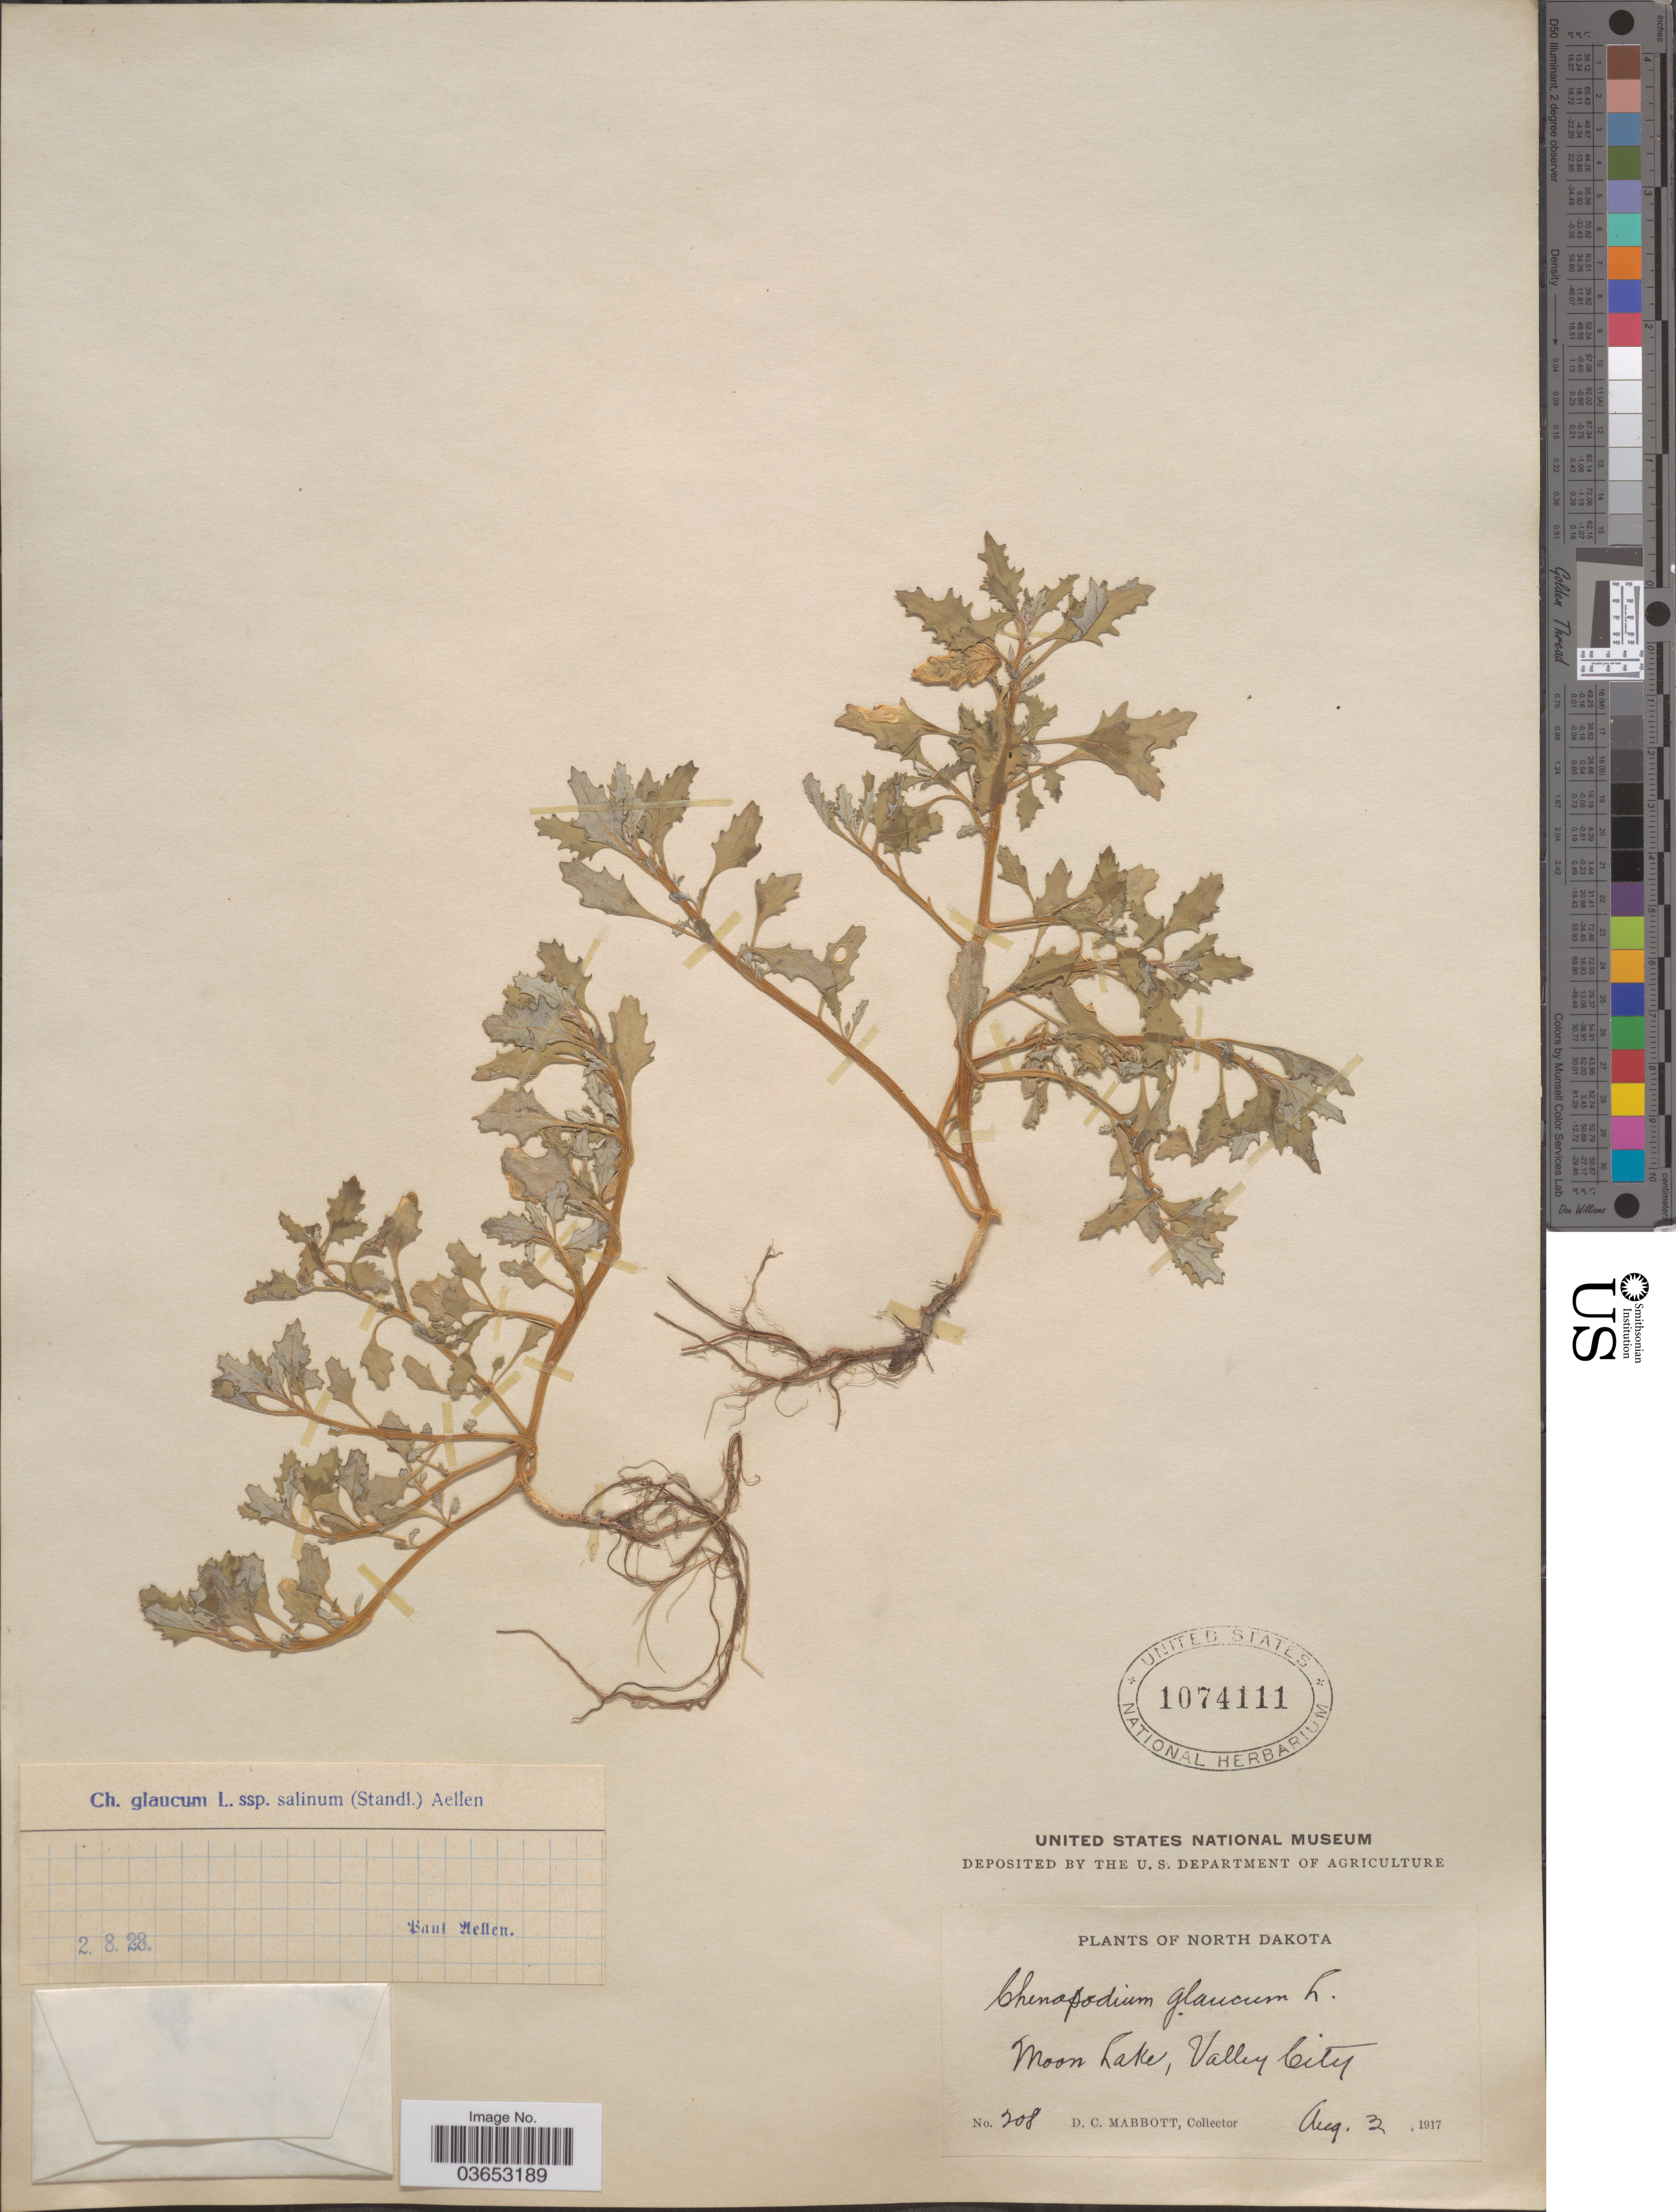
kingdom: Plantae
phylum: Tracheophyta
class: Magnoliopsida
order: Caryophyllales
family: Amaranthaceae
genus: Chenopodium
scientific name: Chenopodium glaucum subsp. salinum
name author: (Aellen) Aellen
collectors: D. Mabbott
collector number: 208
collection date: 1917-08-03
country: United States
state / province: North Dakota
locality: Moon Lake, Valley City.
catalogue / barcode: US 1074111